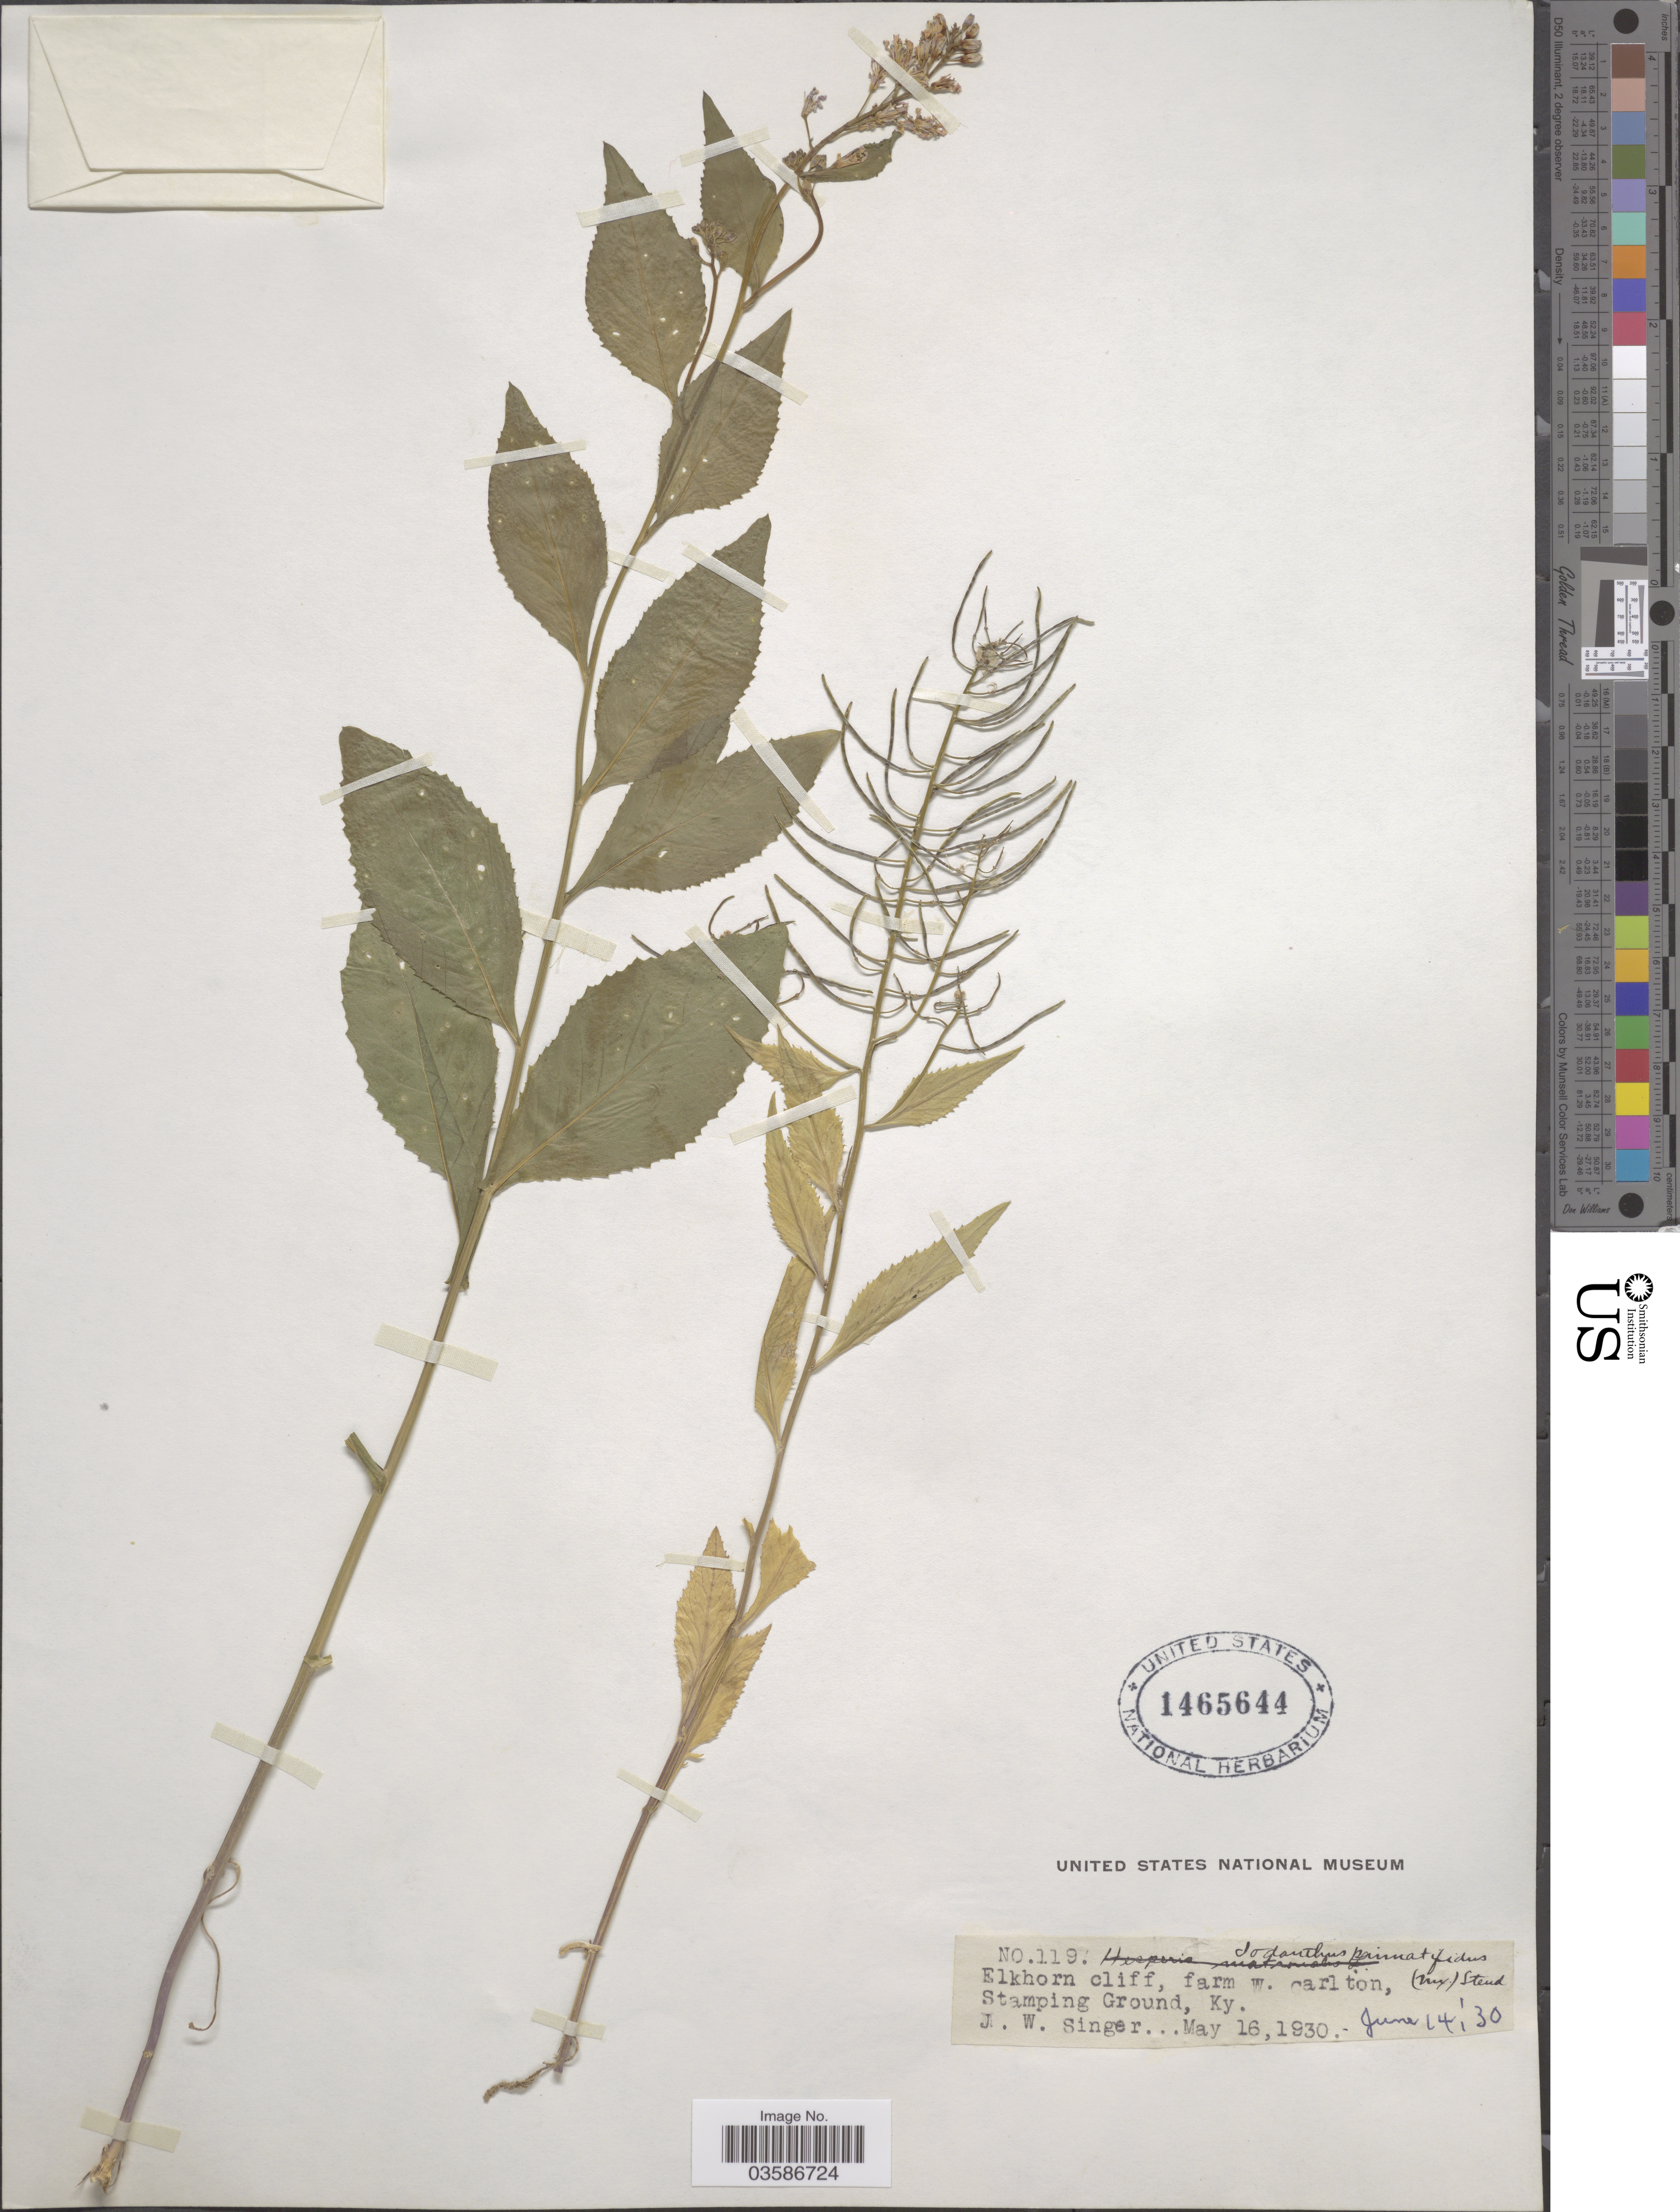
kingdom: Plantae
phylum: Tracheophyta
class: Magnoliopsida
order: Brassicales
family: Brassicaceae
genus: Iodanthus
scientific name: Iodanthus pinnatifidus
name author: (Michx.) Steud.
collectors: J. EW. Singer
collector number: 119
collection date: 1930-05-16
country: United States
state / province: Kentucky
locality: Elkhorn cliff, farm W. Carlton, Stamping Ground.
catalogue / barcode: US 1465644